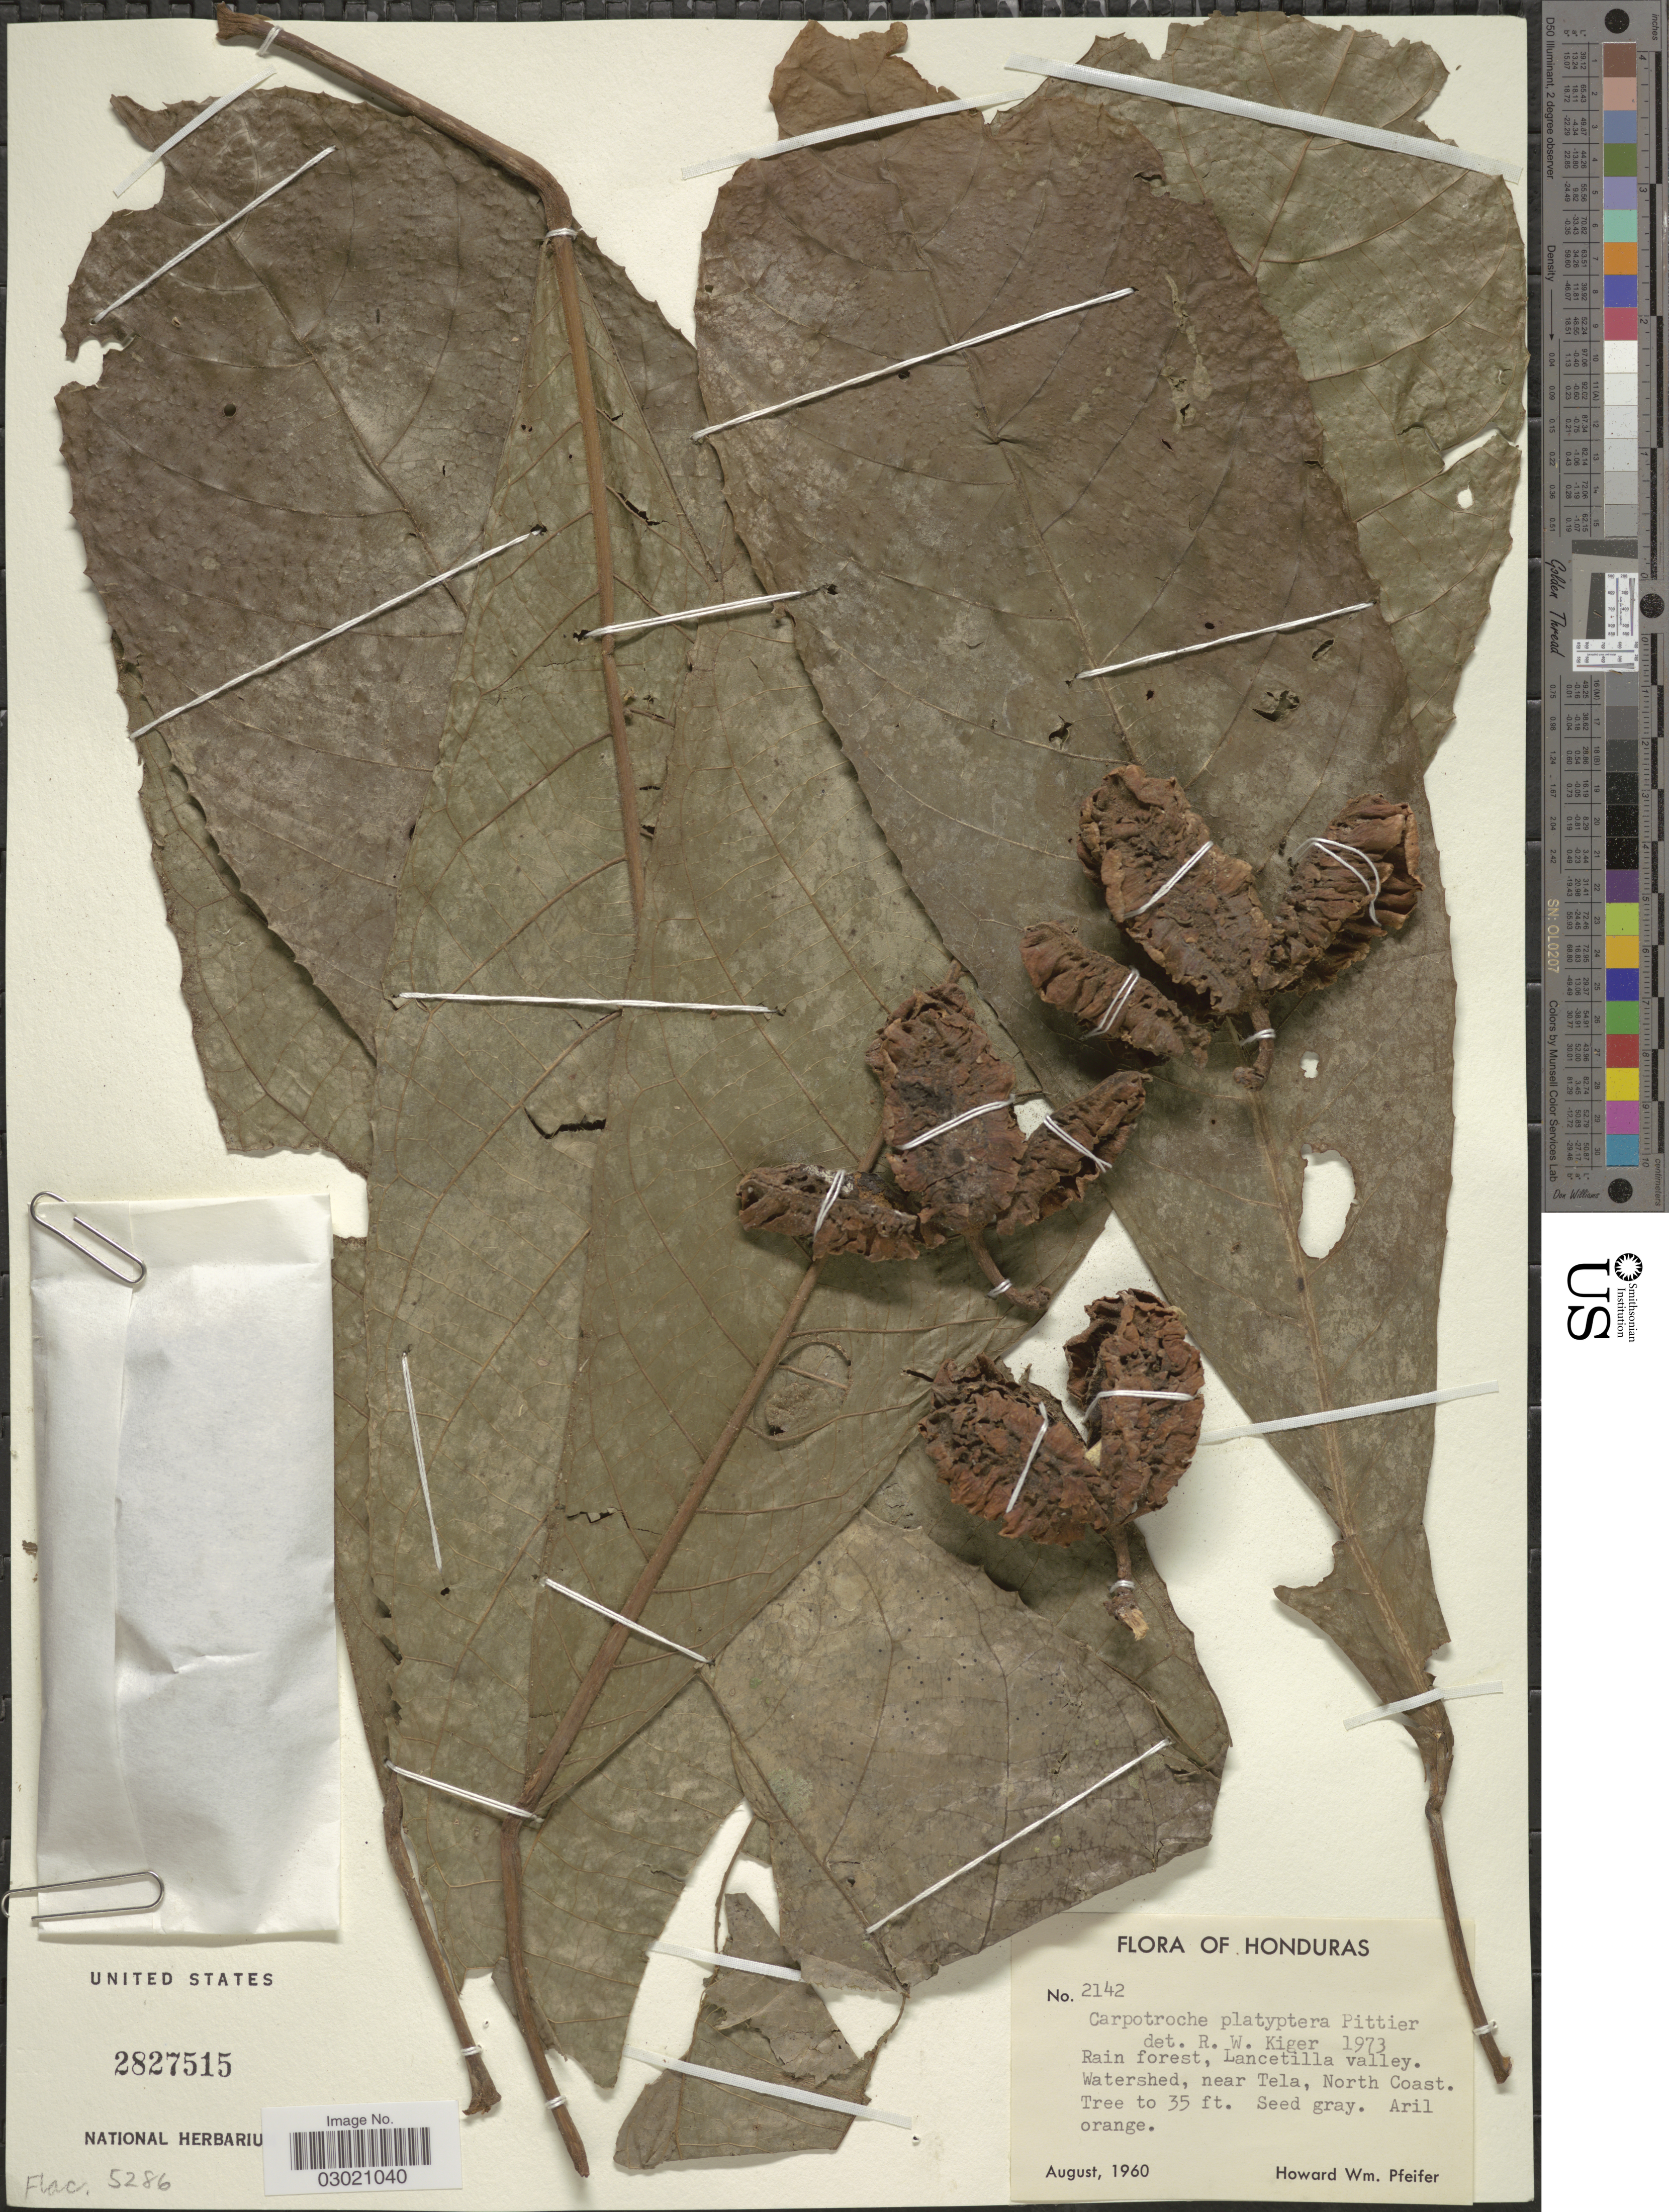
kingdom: Plantae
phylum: Tracheophyta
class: Magnoliopsida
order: Malpighiales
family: Achariaceae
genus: Carpotroche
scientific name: Carpotroche platyptera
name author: Pittier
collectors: H. W. Pfeifer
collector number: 2142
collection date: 1960-08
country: Honduras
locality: Lancetilla valley. Near Tela, North Coast.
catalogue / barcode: US 2827515